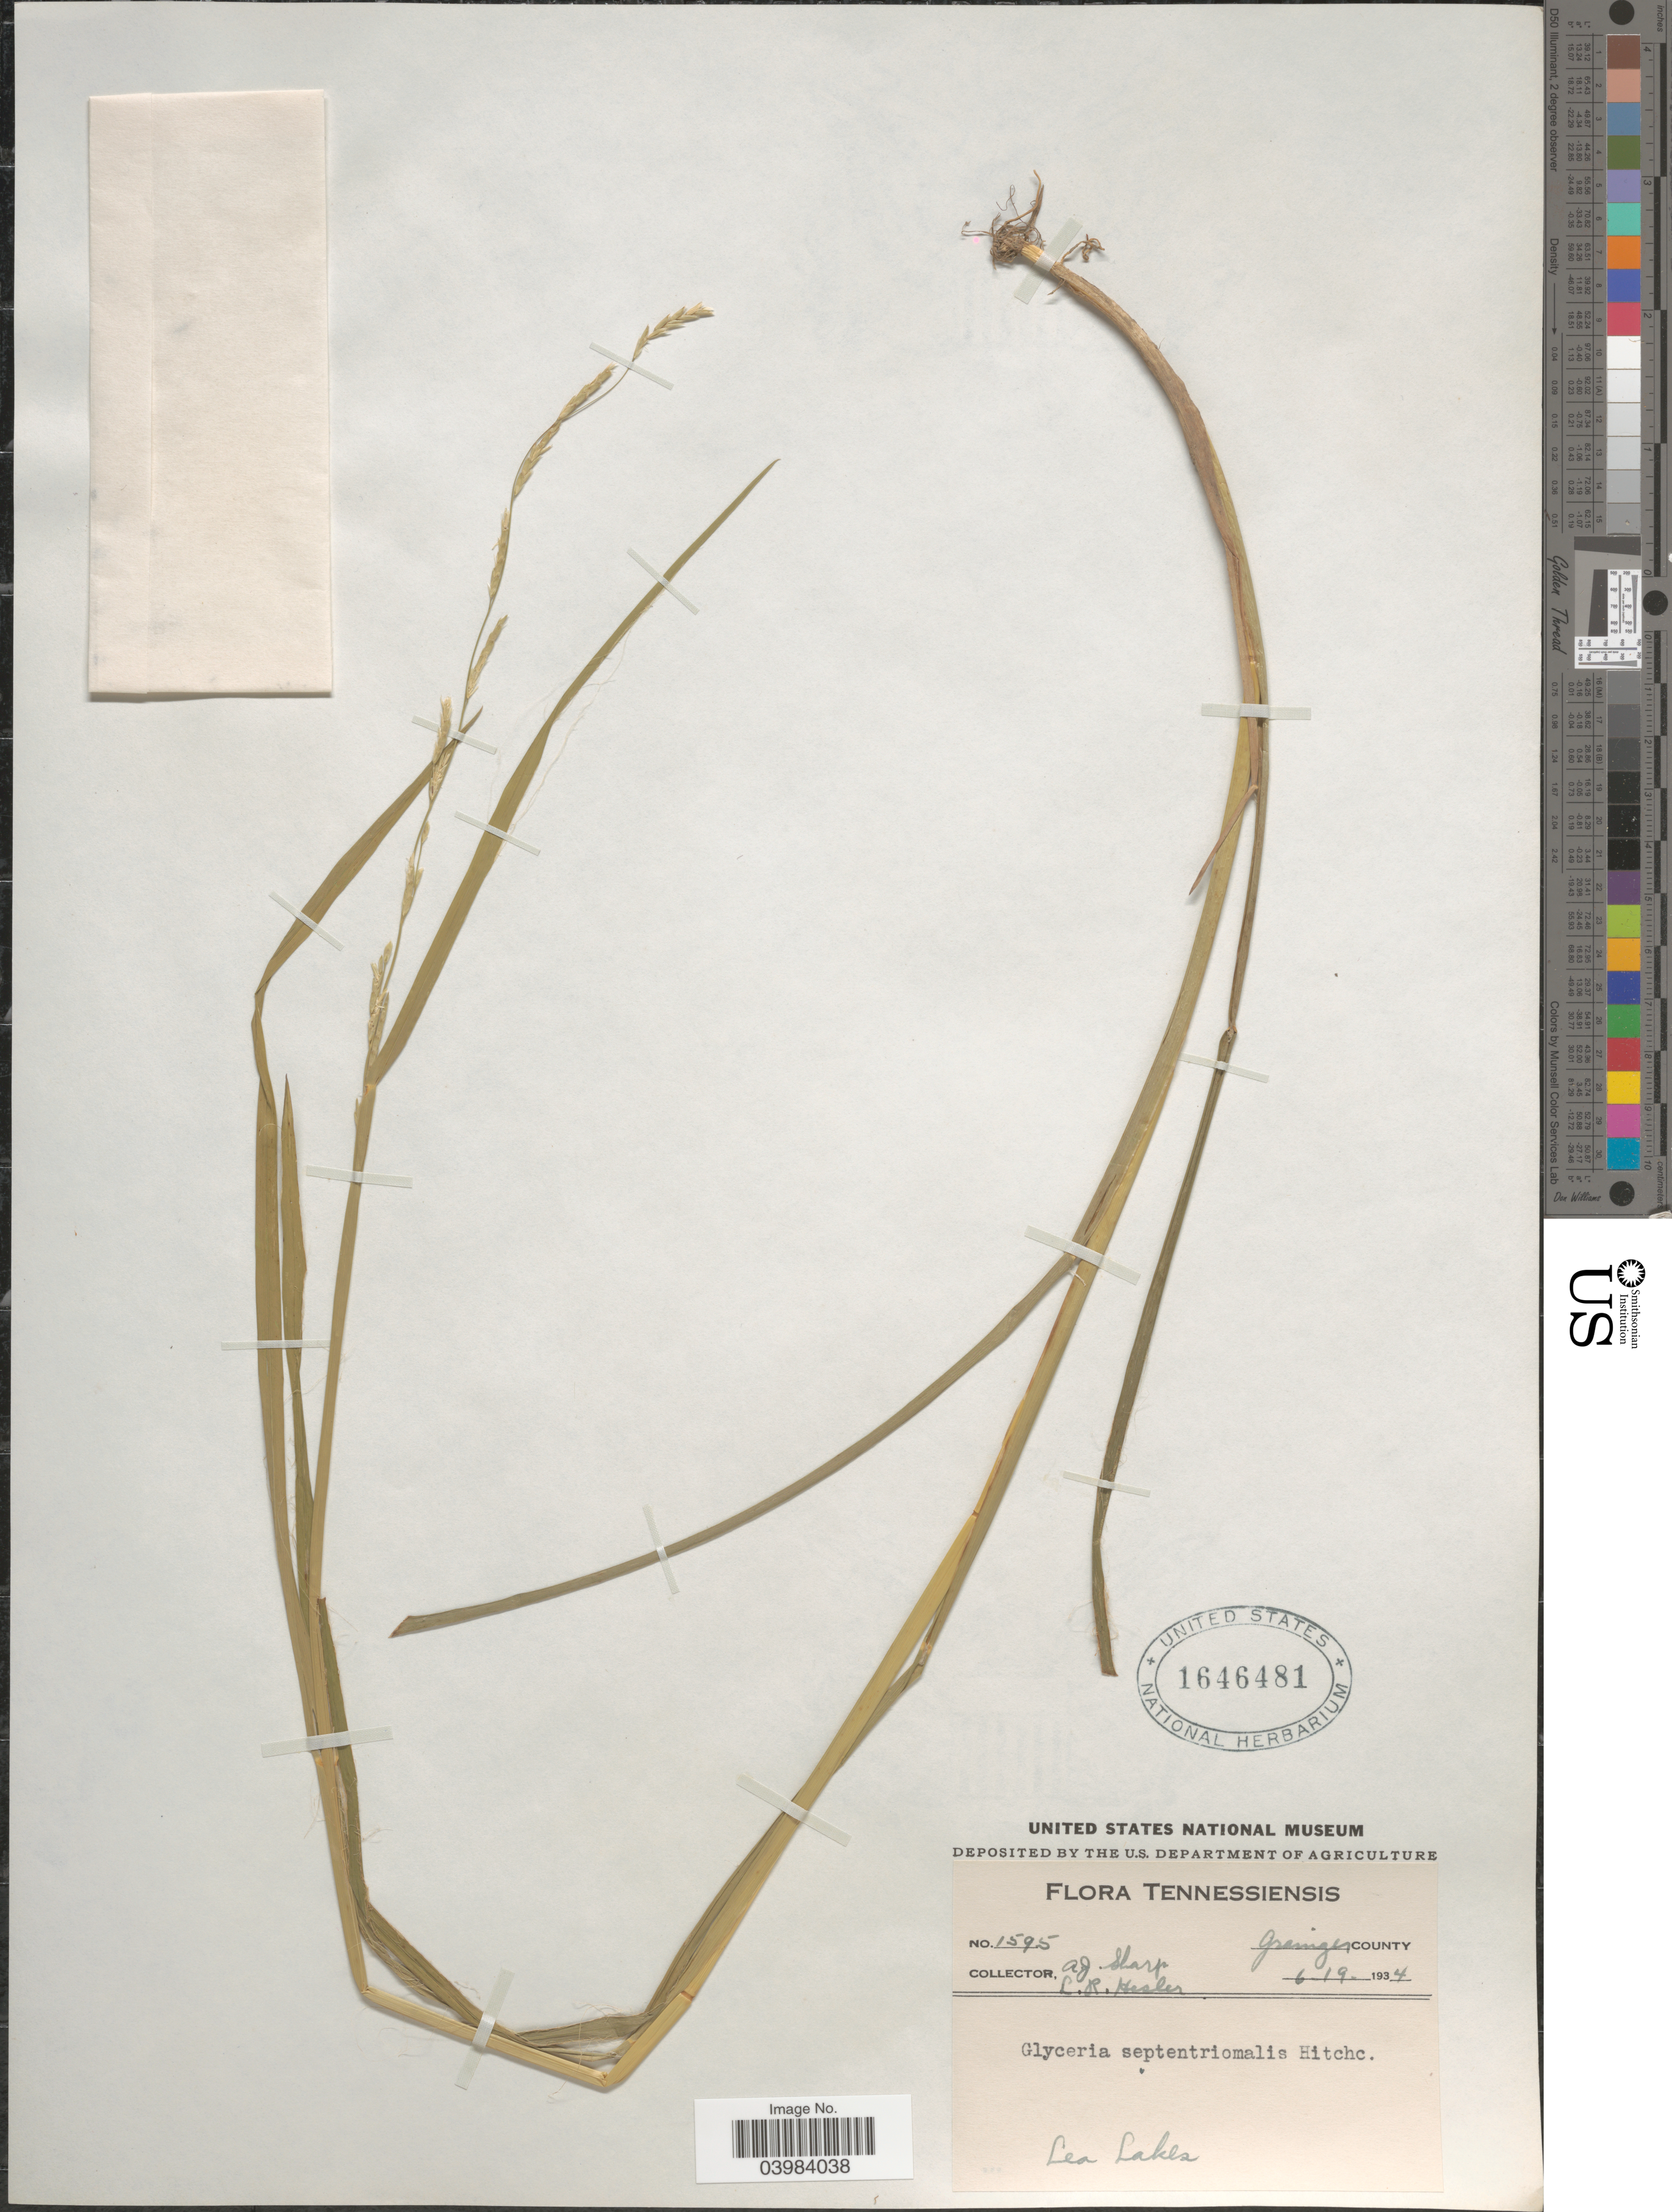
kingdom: Plantae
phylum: Tracheophyta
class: Liliopsida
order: Poales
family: Poaceae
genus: Glyceria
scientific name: Glyceria septentrionalis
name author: Hitchc.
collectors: A. J. Sharp & L. Hesler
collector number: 1595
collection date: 1934-06-19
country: United States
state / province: Tennessee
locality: Grainger County. Lea Lakes.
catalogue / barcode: US 1646481